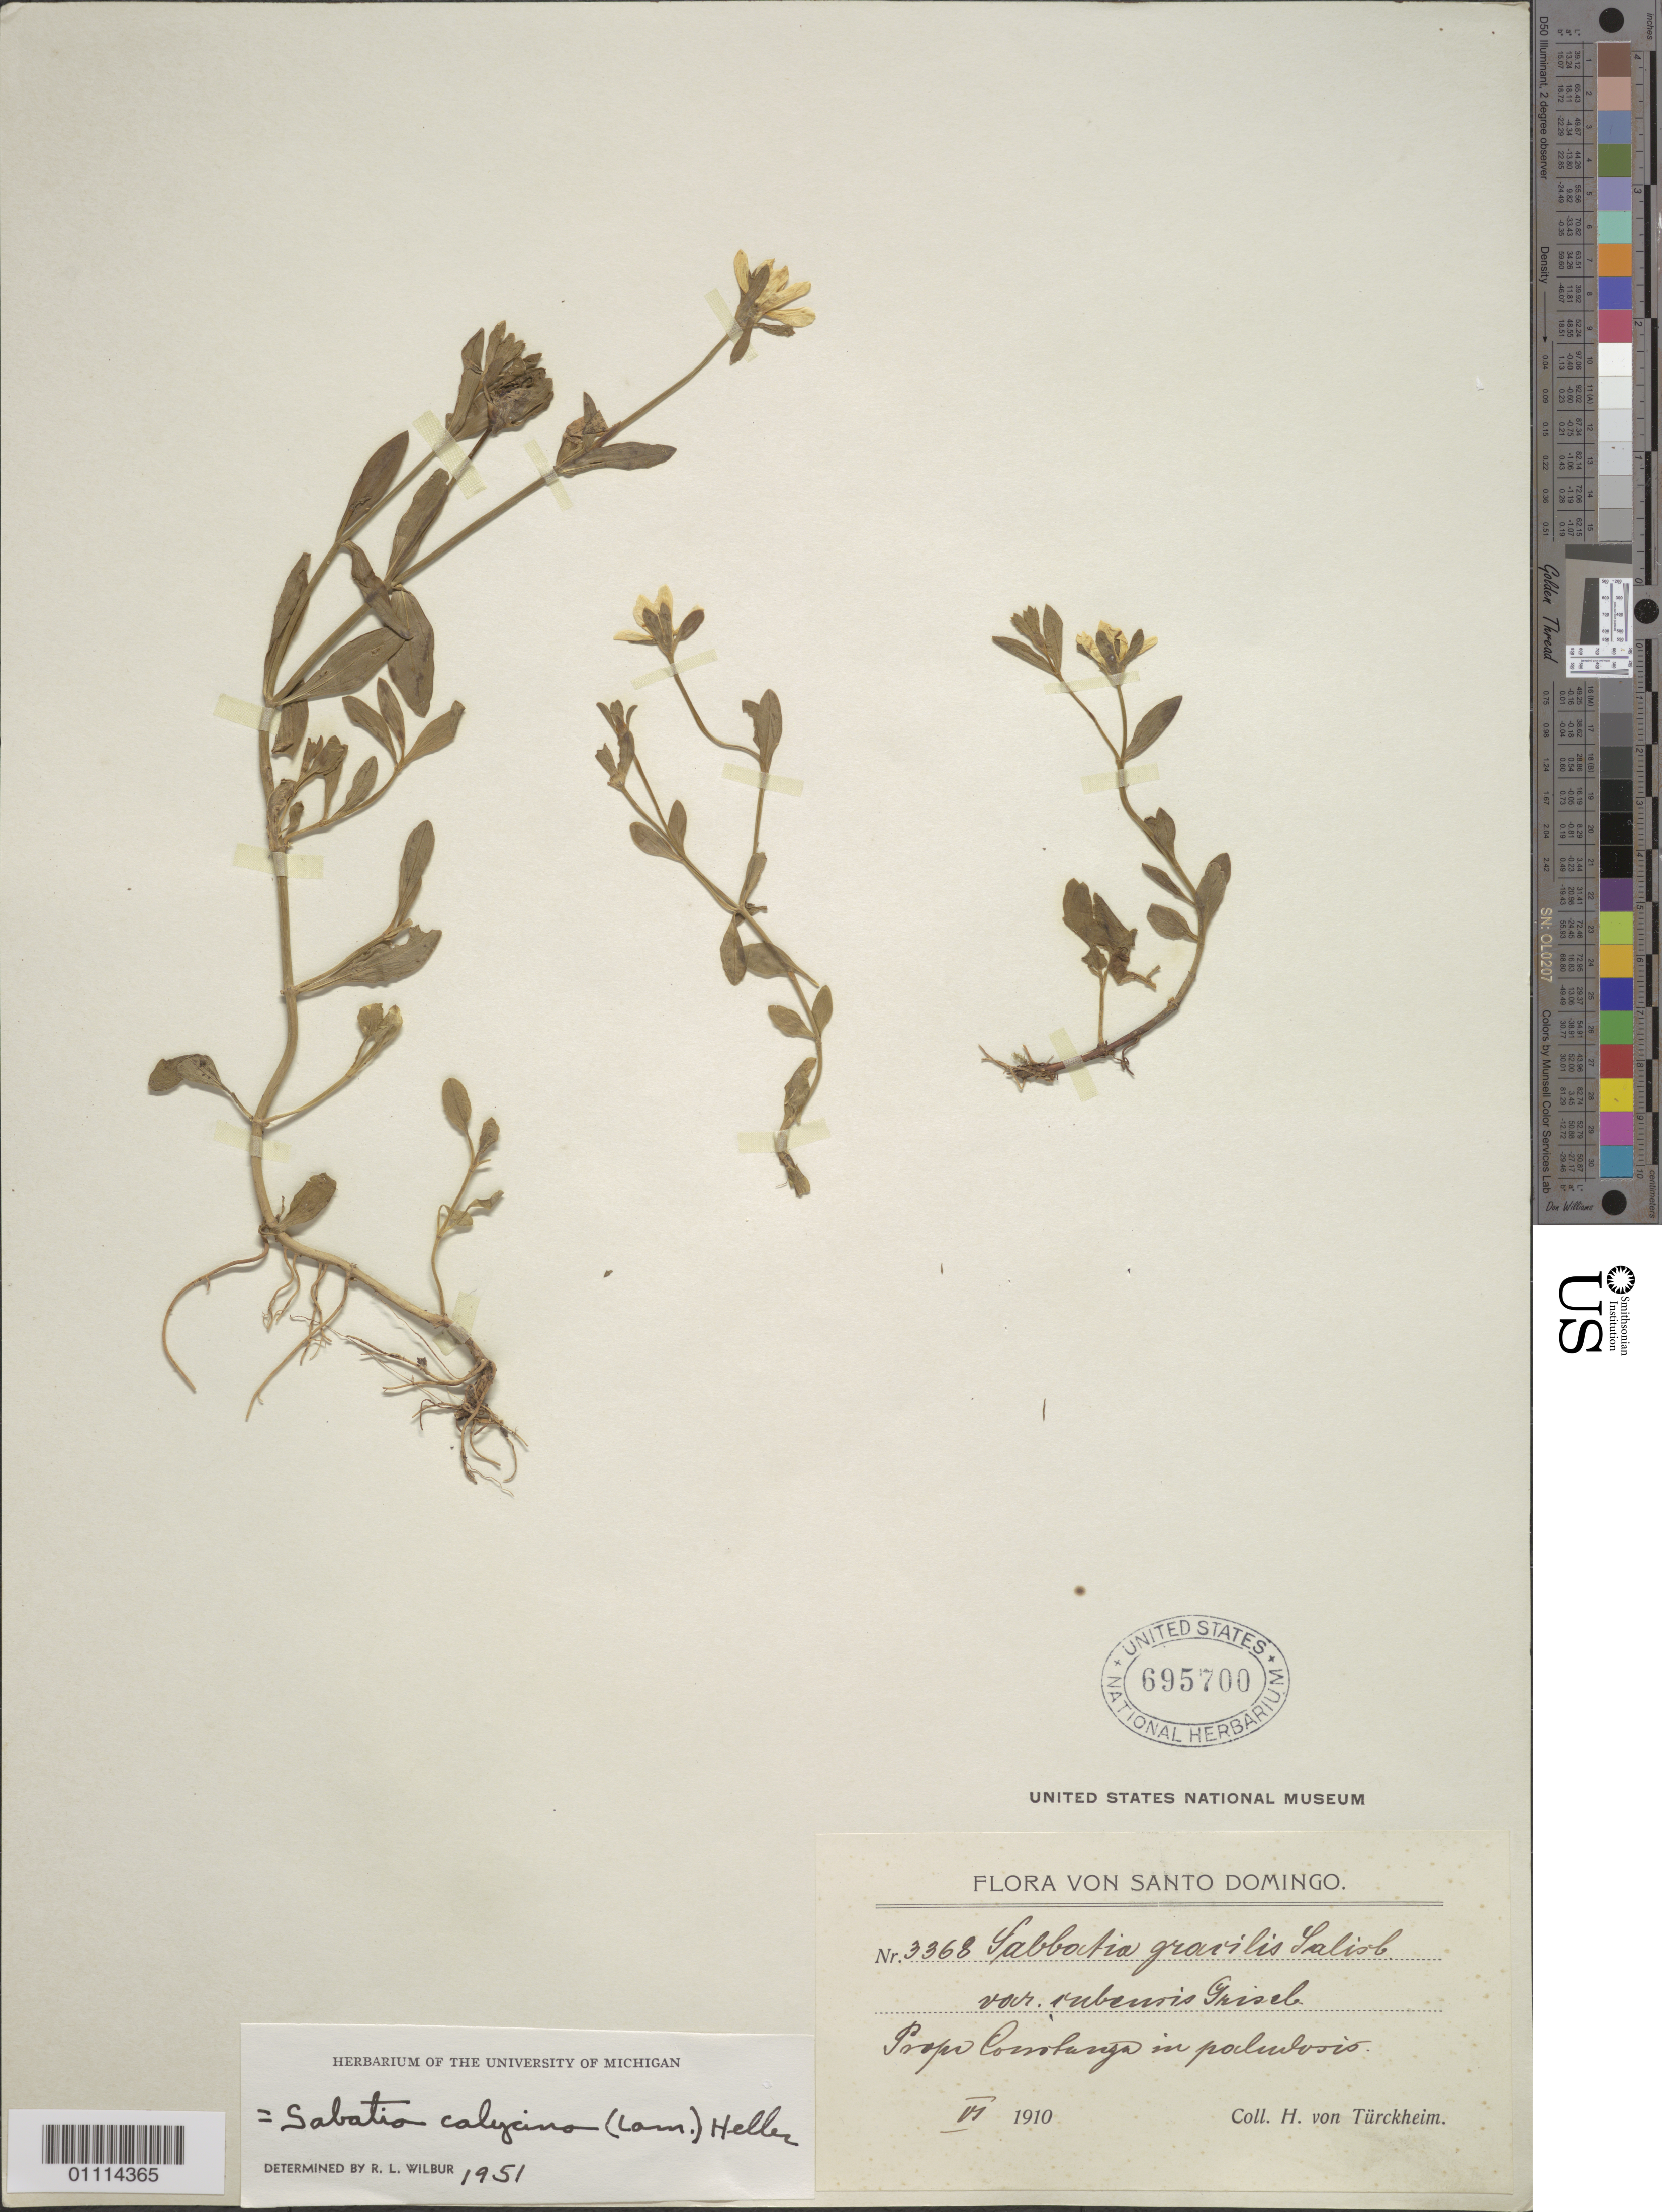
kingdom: Plantae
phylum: Tracheophyta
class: Magnoliopsida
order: Gentianales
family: Gentianaceae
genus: Sabatia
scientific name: Sabatia calycina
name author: (Lam.) A. Heller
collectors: H. von Türckheim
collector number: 3368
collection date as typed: Jun 1910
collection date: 1910-06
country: Dominican Republic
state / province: Santo Domingo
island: Hispaniola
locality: Prope Conofunga in poclubosio.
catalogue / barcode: US 695700